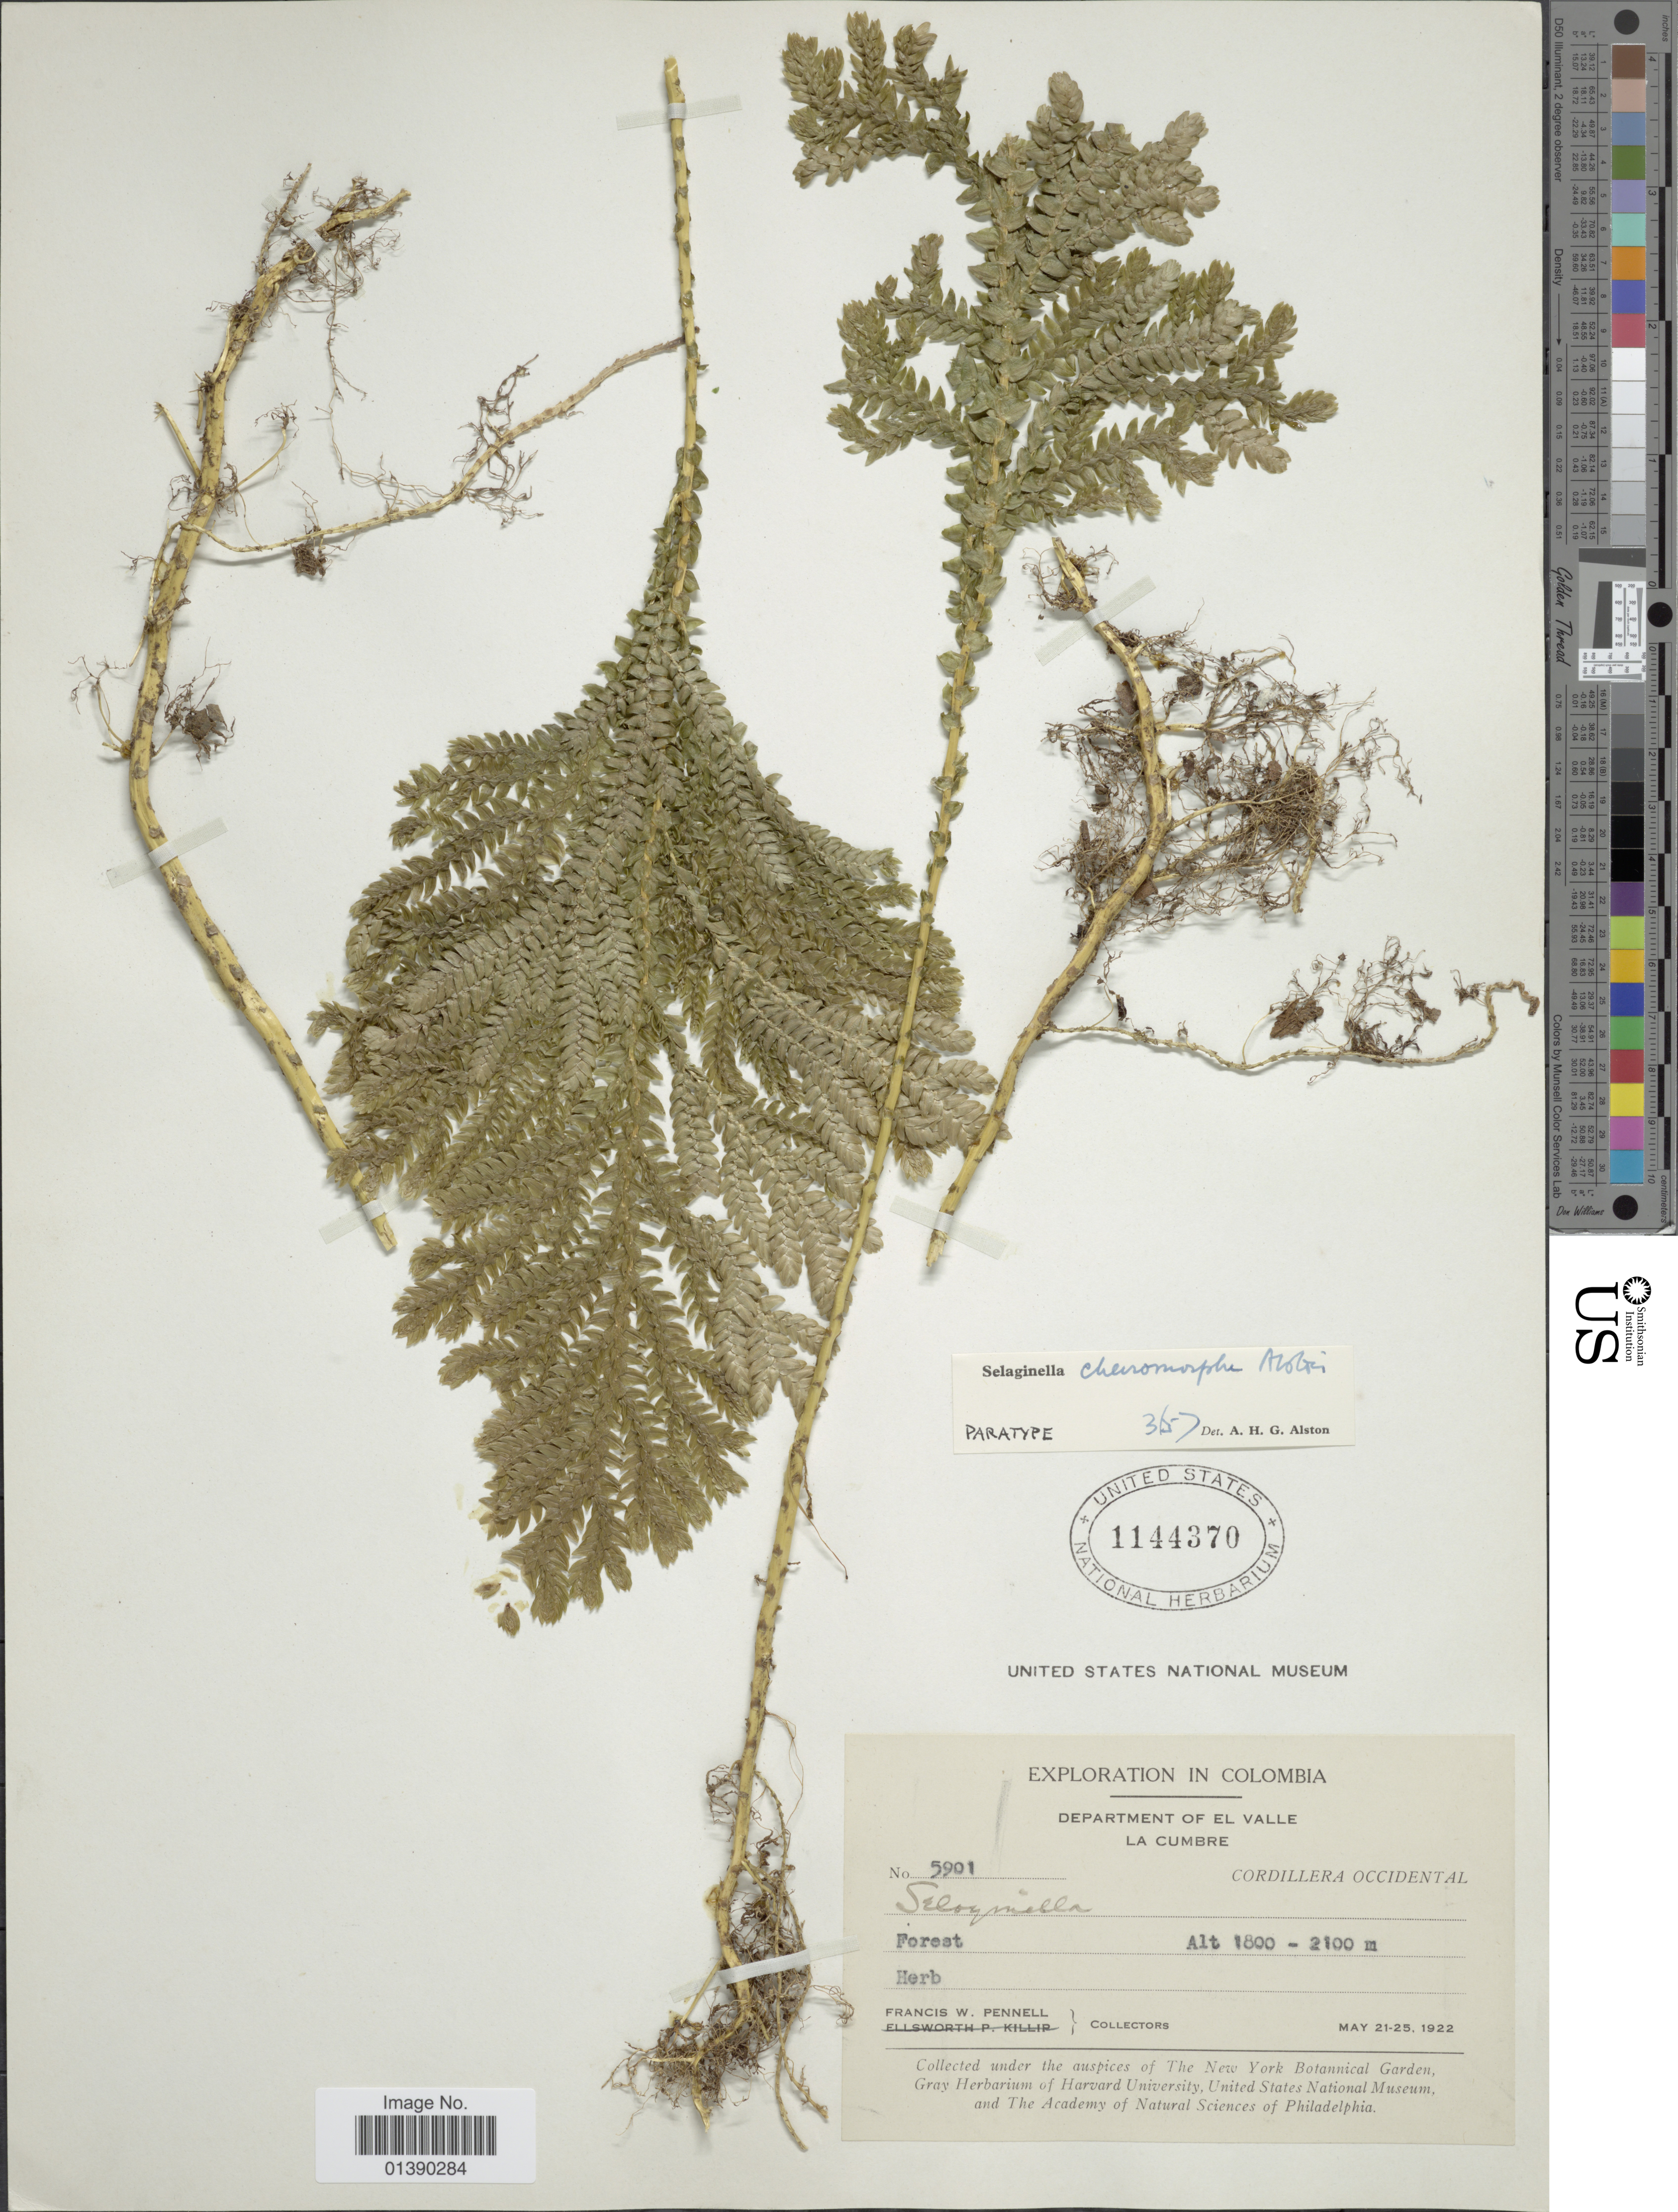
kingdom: Plantae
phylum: Tracheophyta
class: Lycopodiopsida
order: Selaginellales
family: Selaginellaceae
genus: Selaginella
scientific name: Selaginella cheiromorpha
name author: Alston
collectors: F. W. Pennell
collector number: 5901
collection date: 1922-05-21/1922-05-25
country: Colombia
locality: Department of EL valle La Cumbre, Cordillera Occidental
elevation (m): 1800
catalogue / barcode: US 1144370